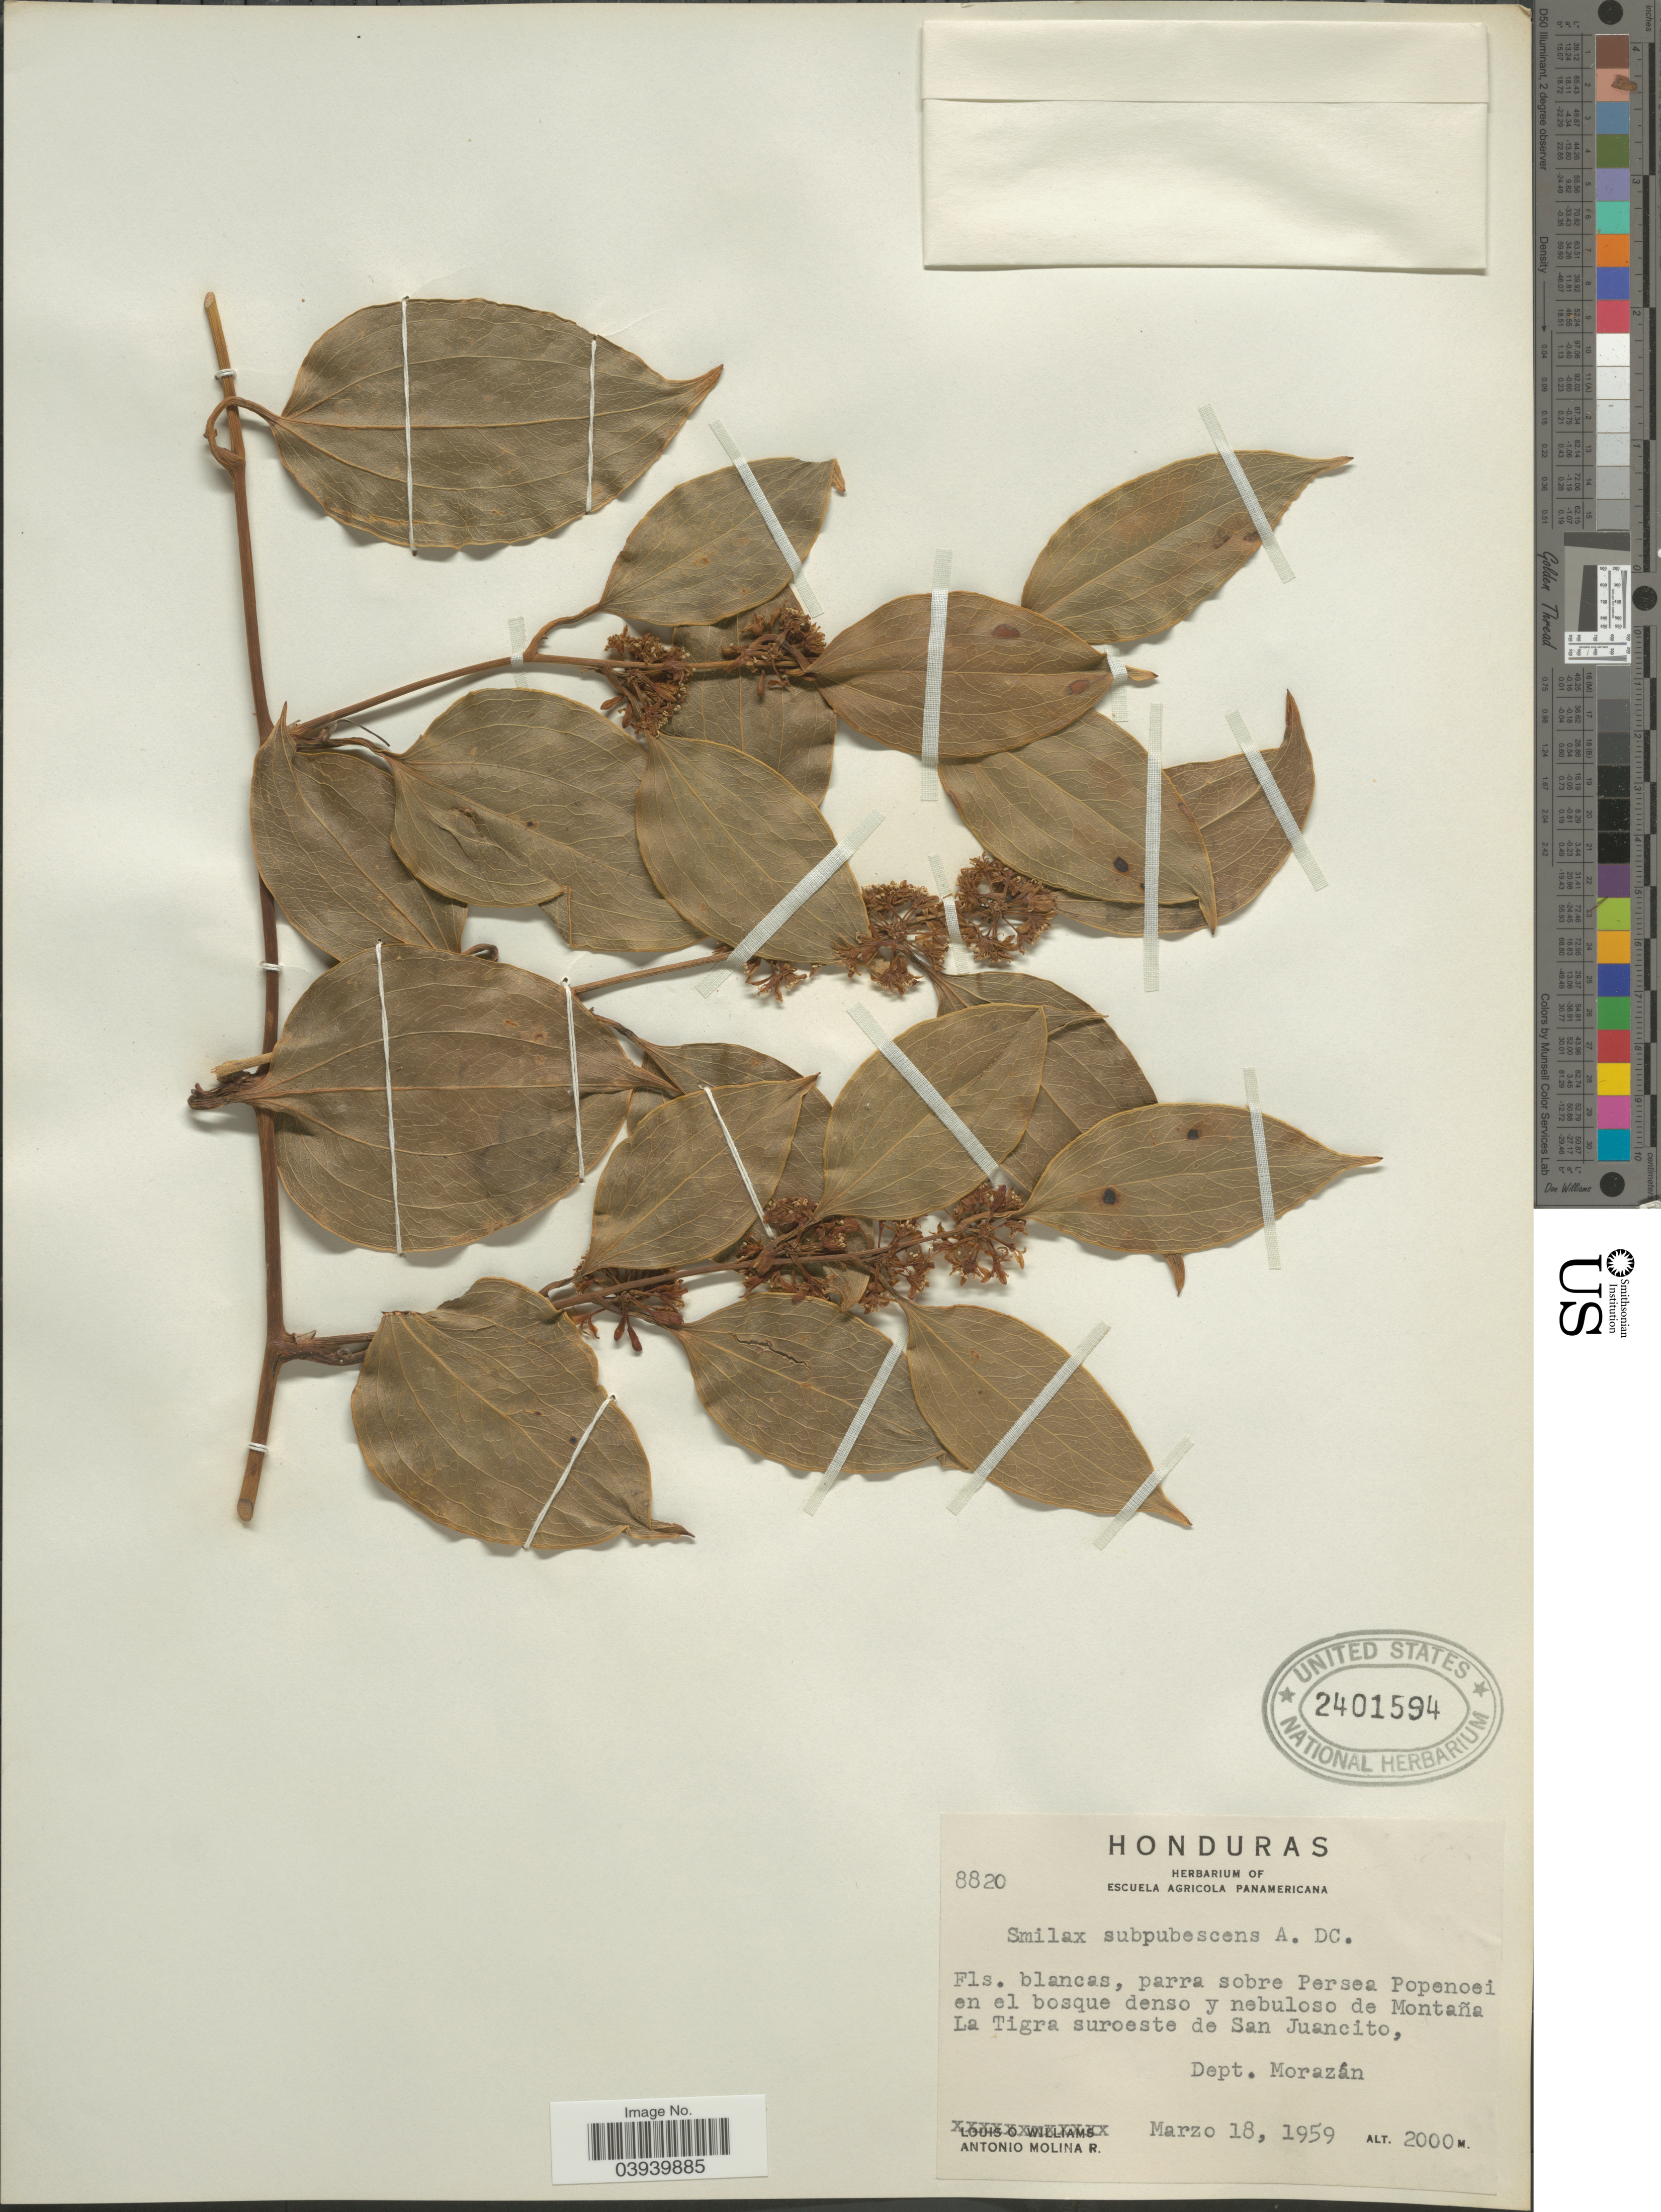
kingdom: Plantae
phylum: Tracheophyta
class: Liliopsida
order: Liliales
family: Smilacaceae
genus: Smilax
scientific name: Smilax subpubescens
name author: A. DC.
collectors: A. Molina R.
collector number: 8820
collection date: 1959-03-18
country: Honduras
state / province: Fco. Morazán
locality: En el bosque denso y nebuloso de Montaña La Tigra suroeste de San Juancito, Dept. Morazán.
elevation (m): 2000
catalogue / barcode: US 2401594